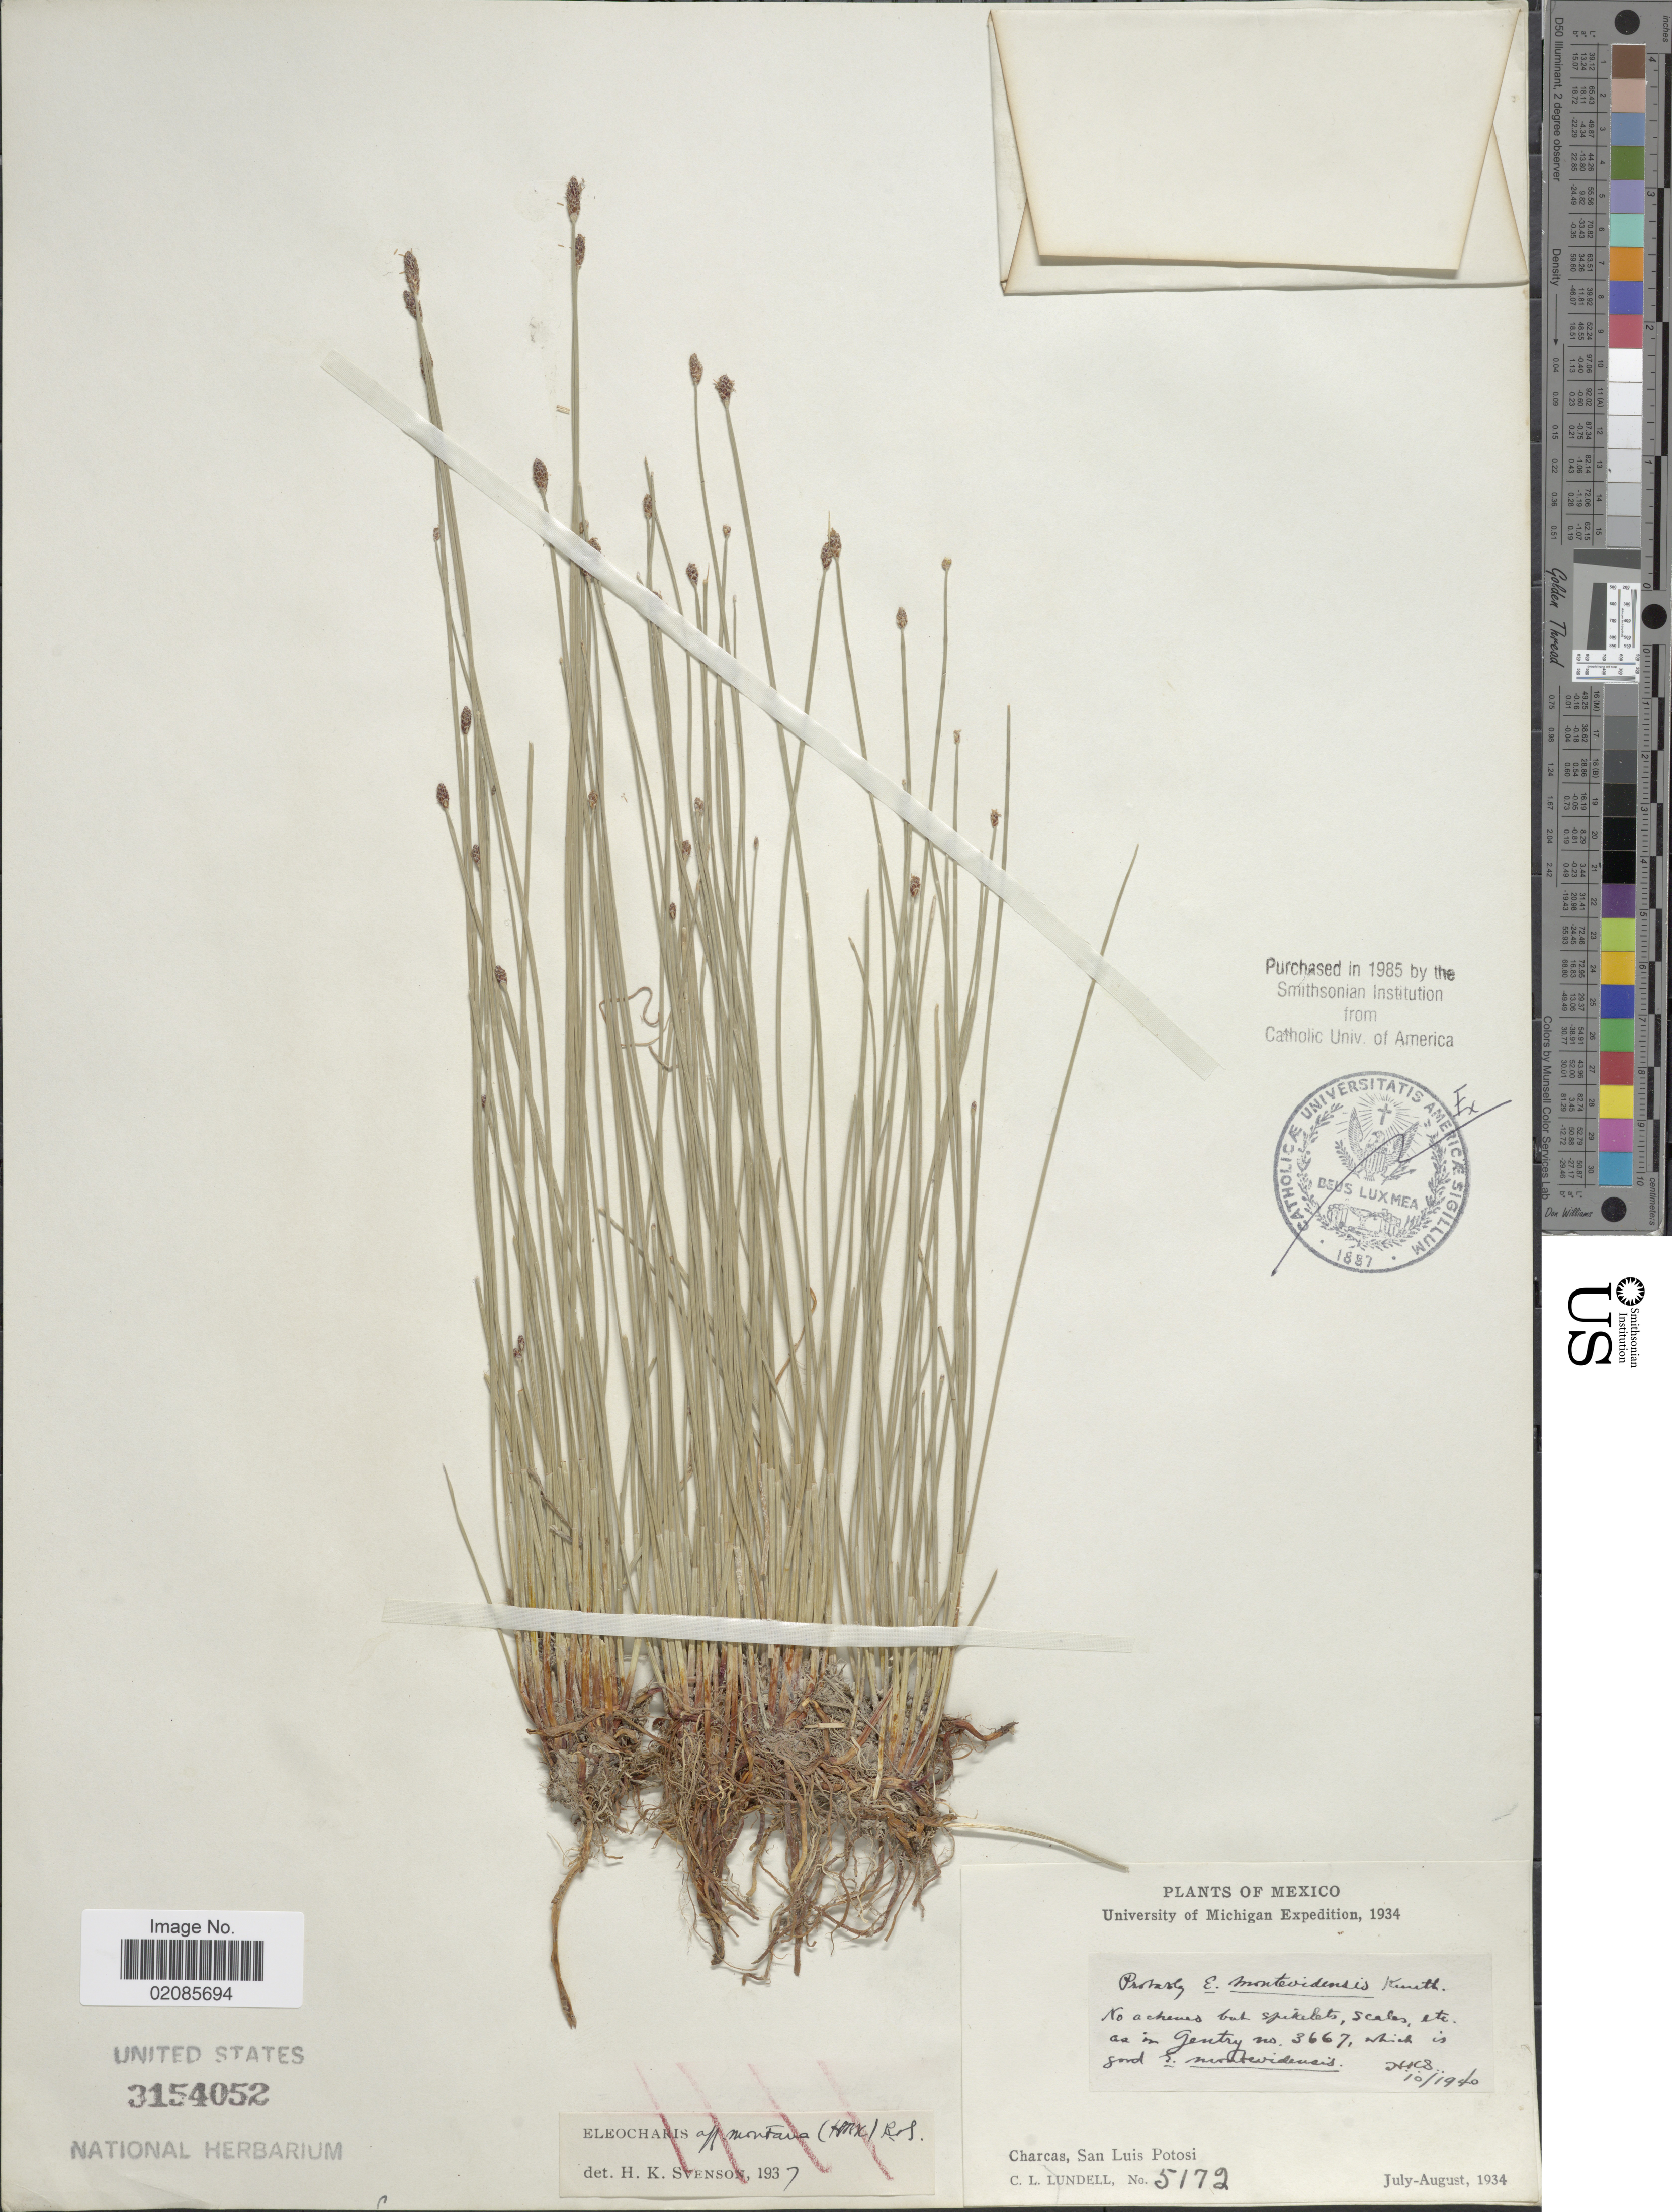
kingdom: Plantae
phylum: Tracheophyta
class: Liliopsida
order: Poales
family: Cyperaceae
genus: Eleocharis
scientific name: Eleocharis montevidensis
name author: Kunth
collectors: C. L. Lundell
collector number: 5172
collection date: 1934-07/1934-08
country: Mexico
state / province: San Luis Potosí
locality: Charcas.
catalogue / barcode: US 3154052